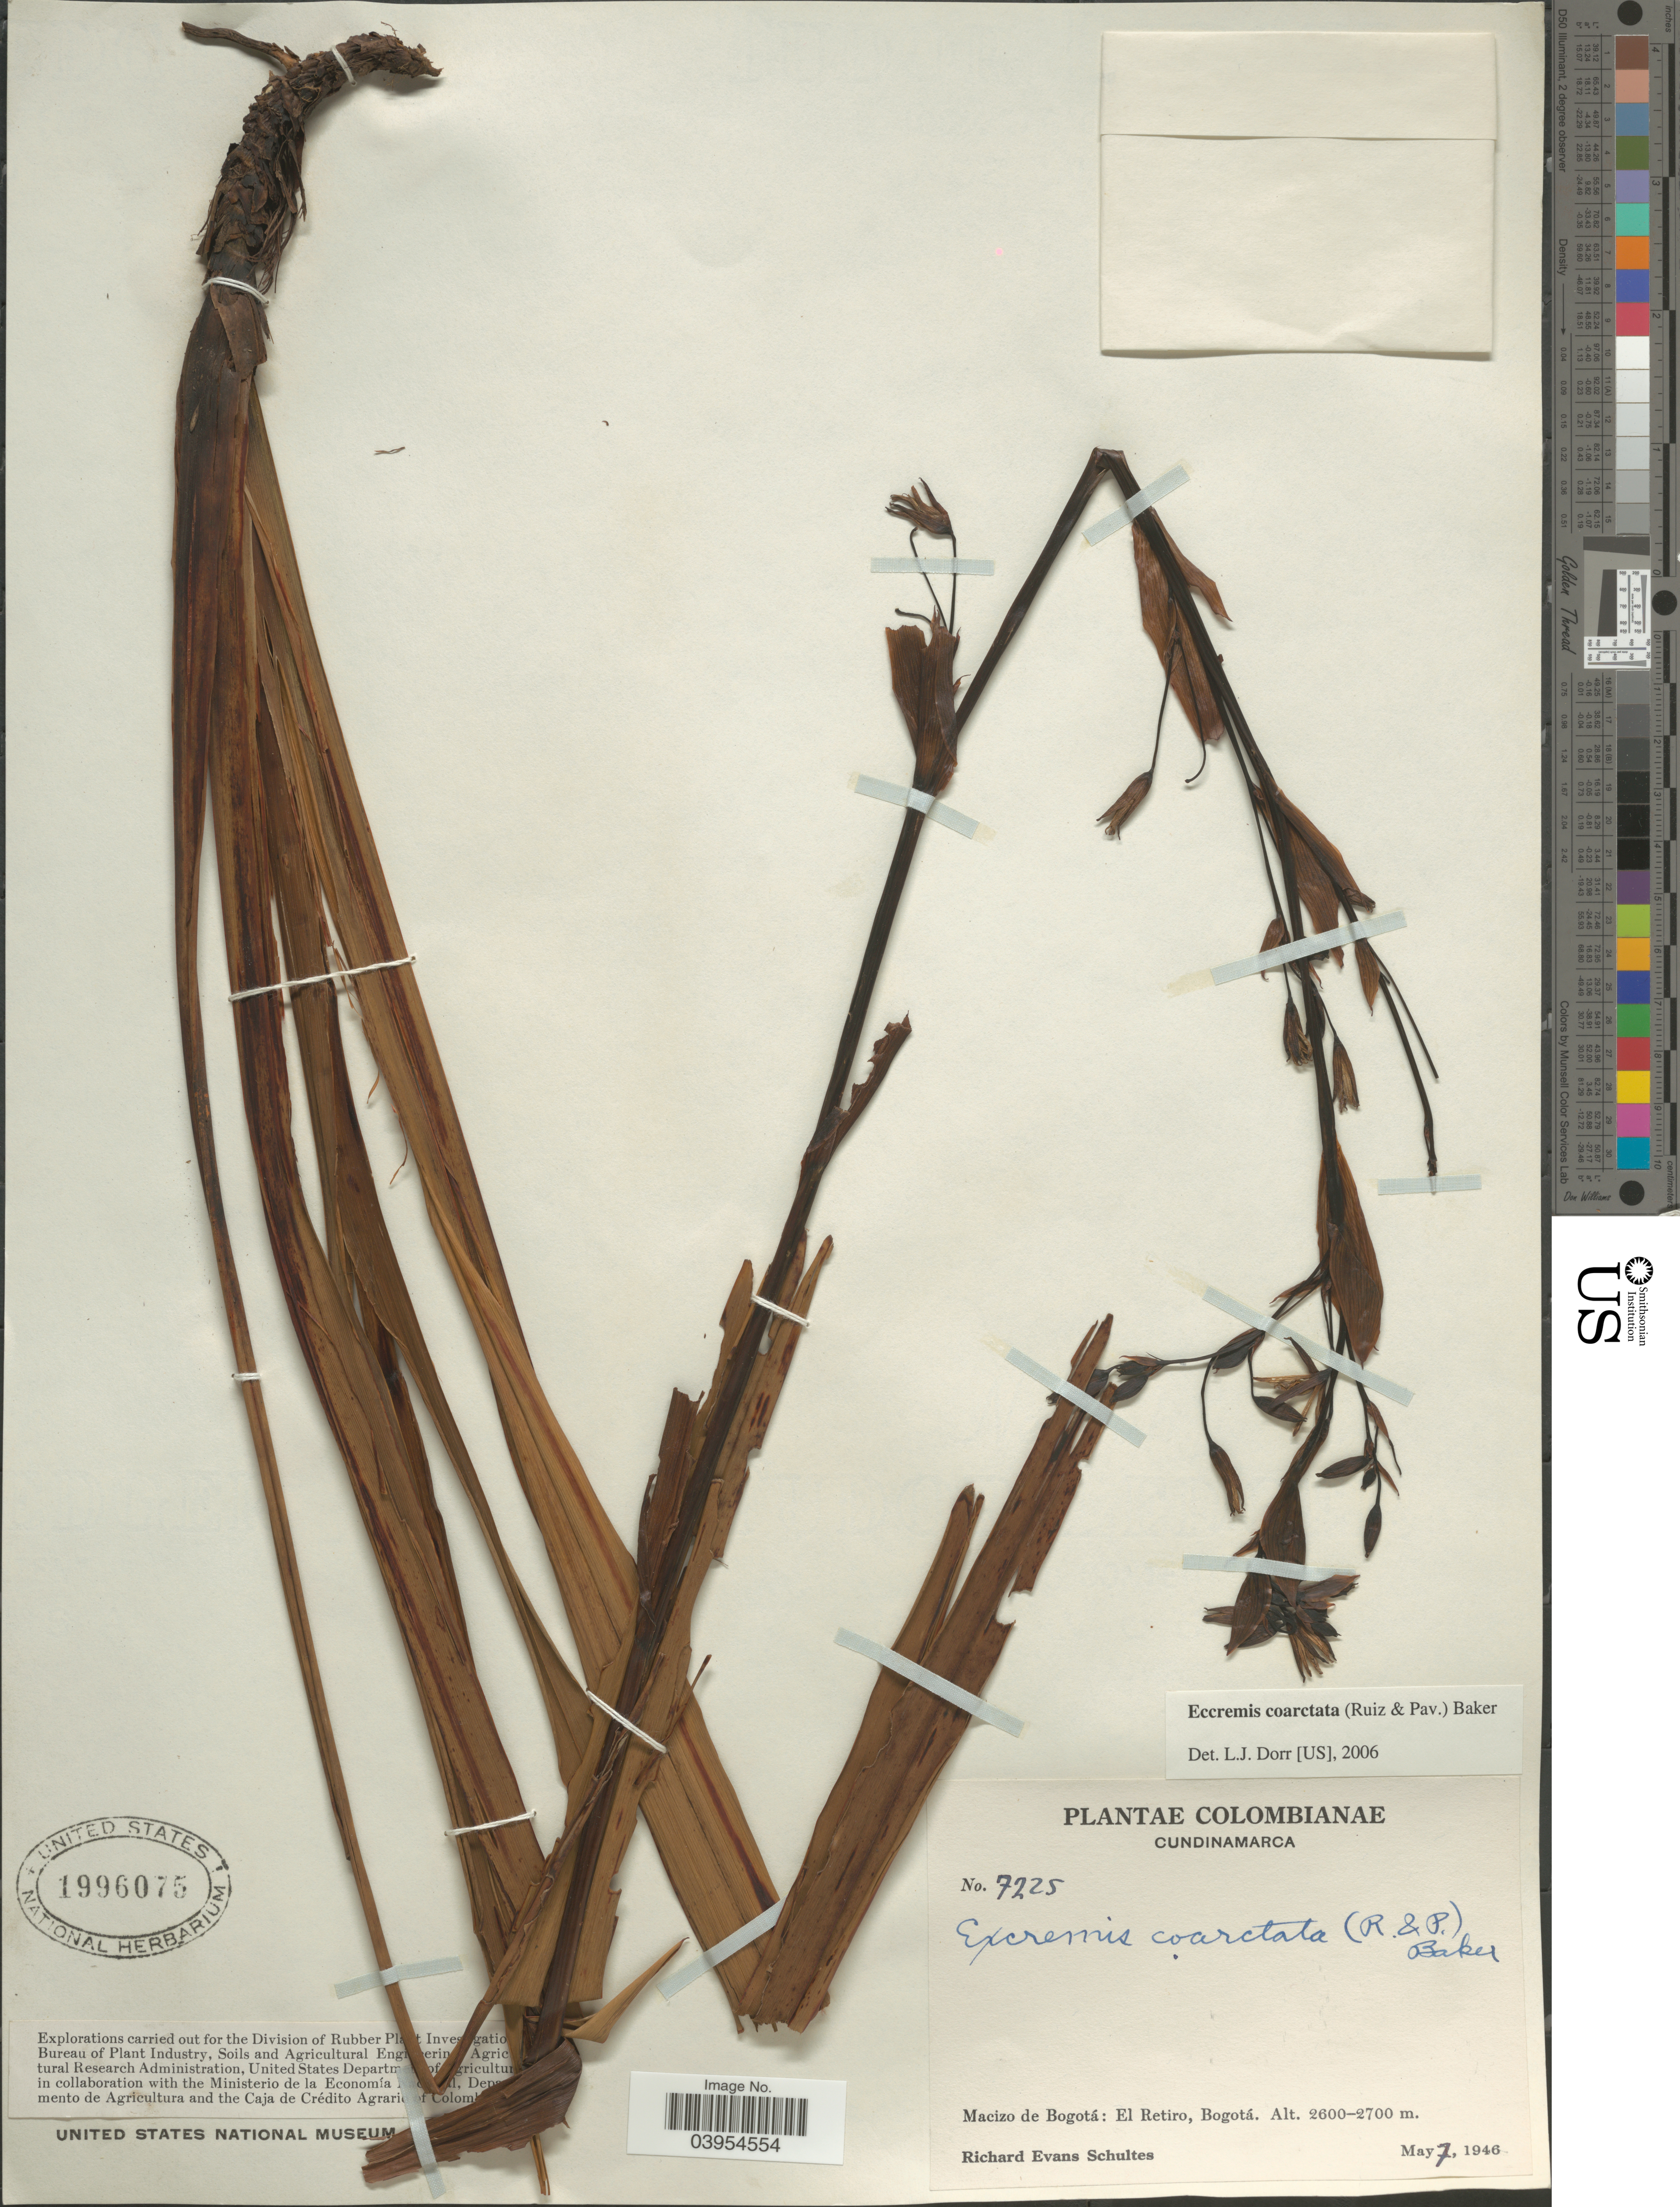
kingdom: Plantae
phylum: Tracheophyta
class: Liliopsida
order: Asparagales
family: Asphodelaceae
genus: Eccremis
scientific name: Eccremis coarctata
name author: Baker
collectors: R. E. Schultes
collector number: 7225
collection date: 1946-05-07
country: Colombia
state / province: Cundinamarca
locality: Macizo de Bogotá: El Retiro, Bogotá.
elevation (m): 2600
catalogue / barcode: US 1996075